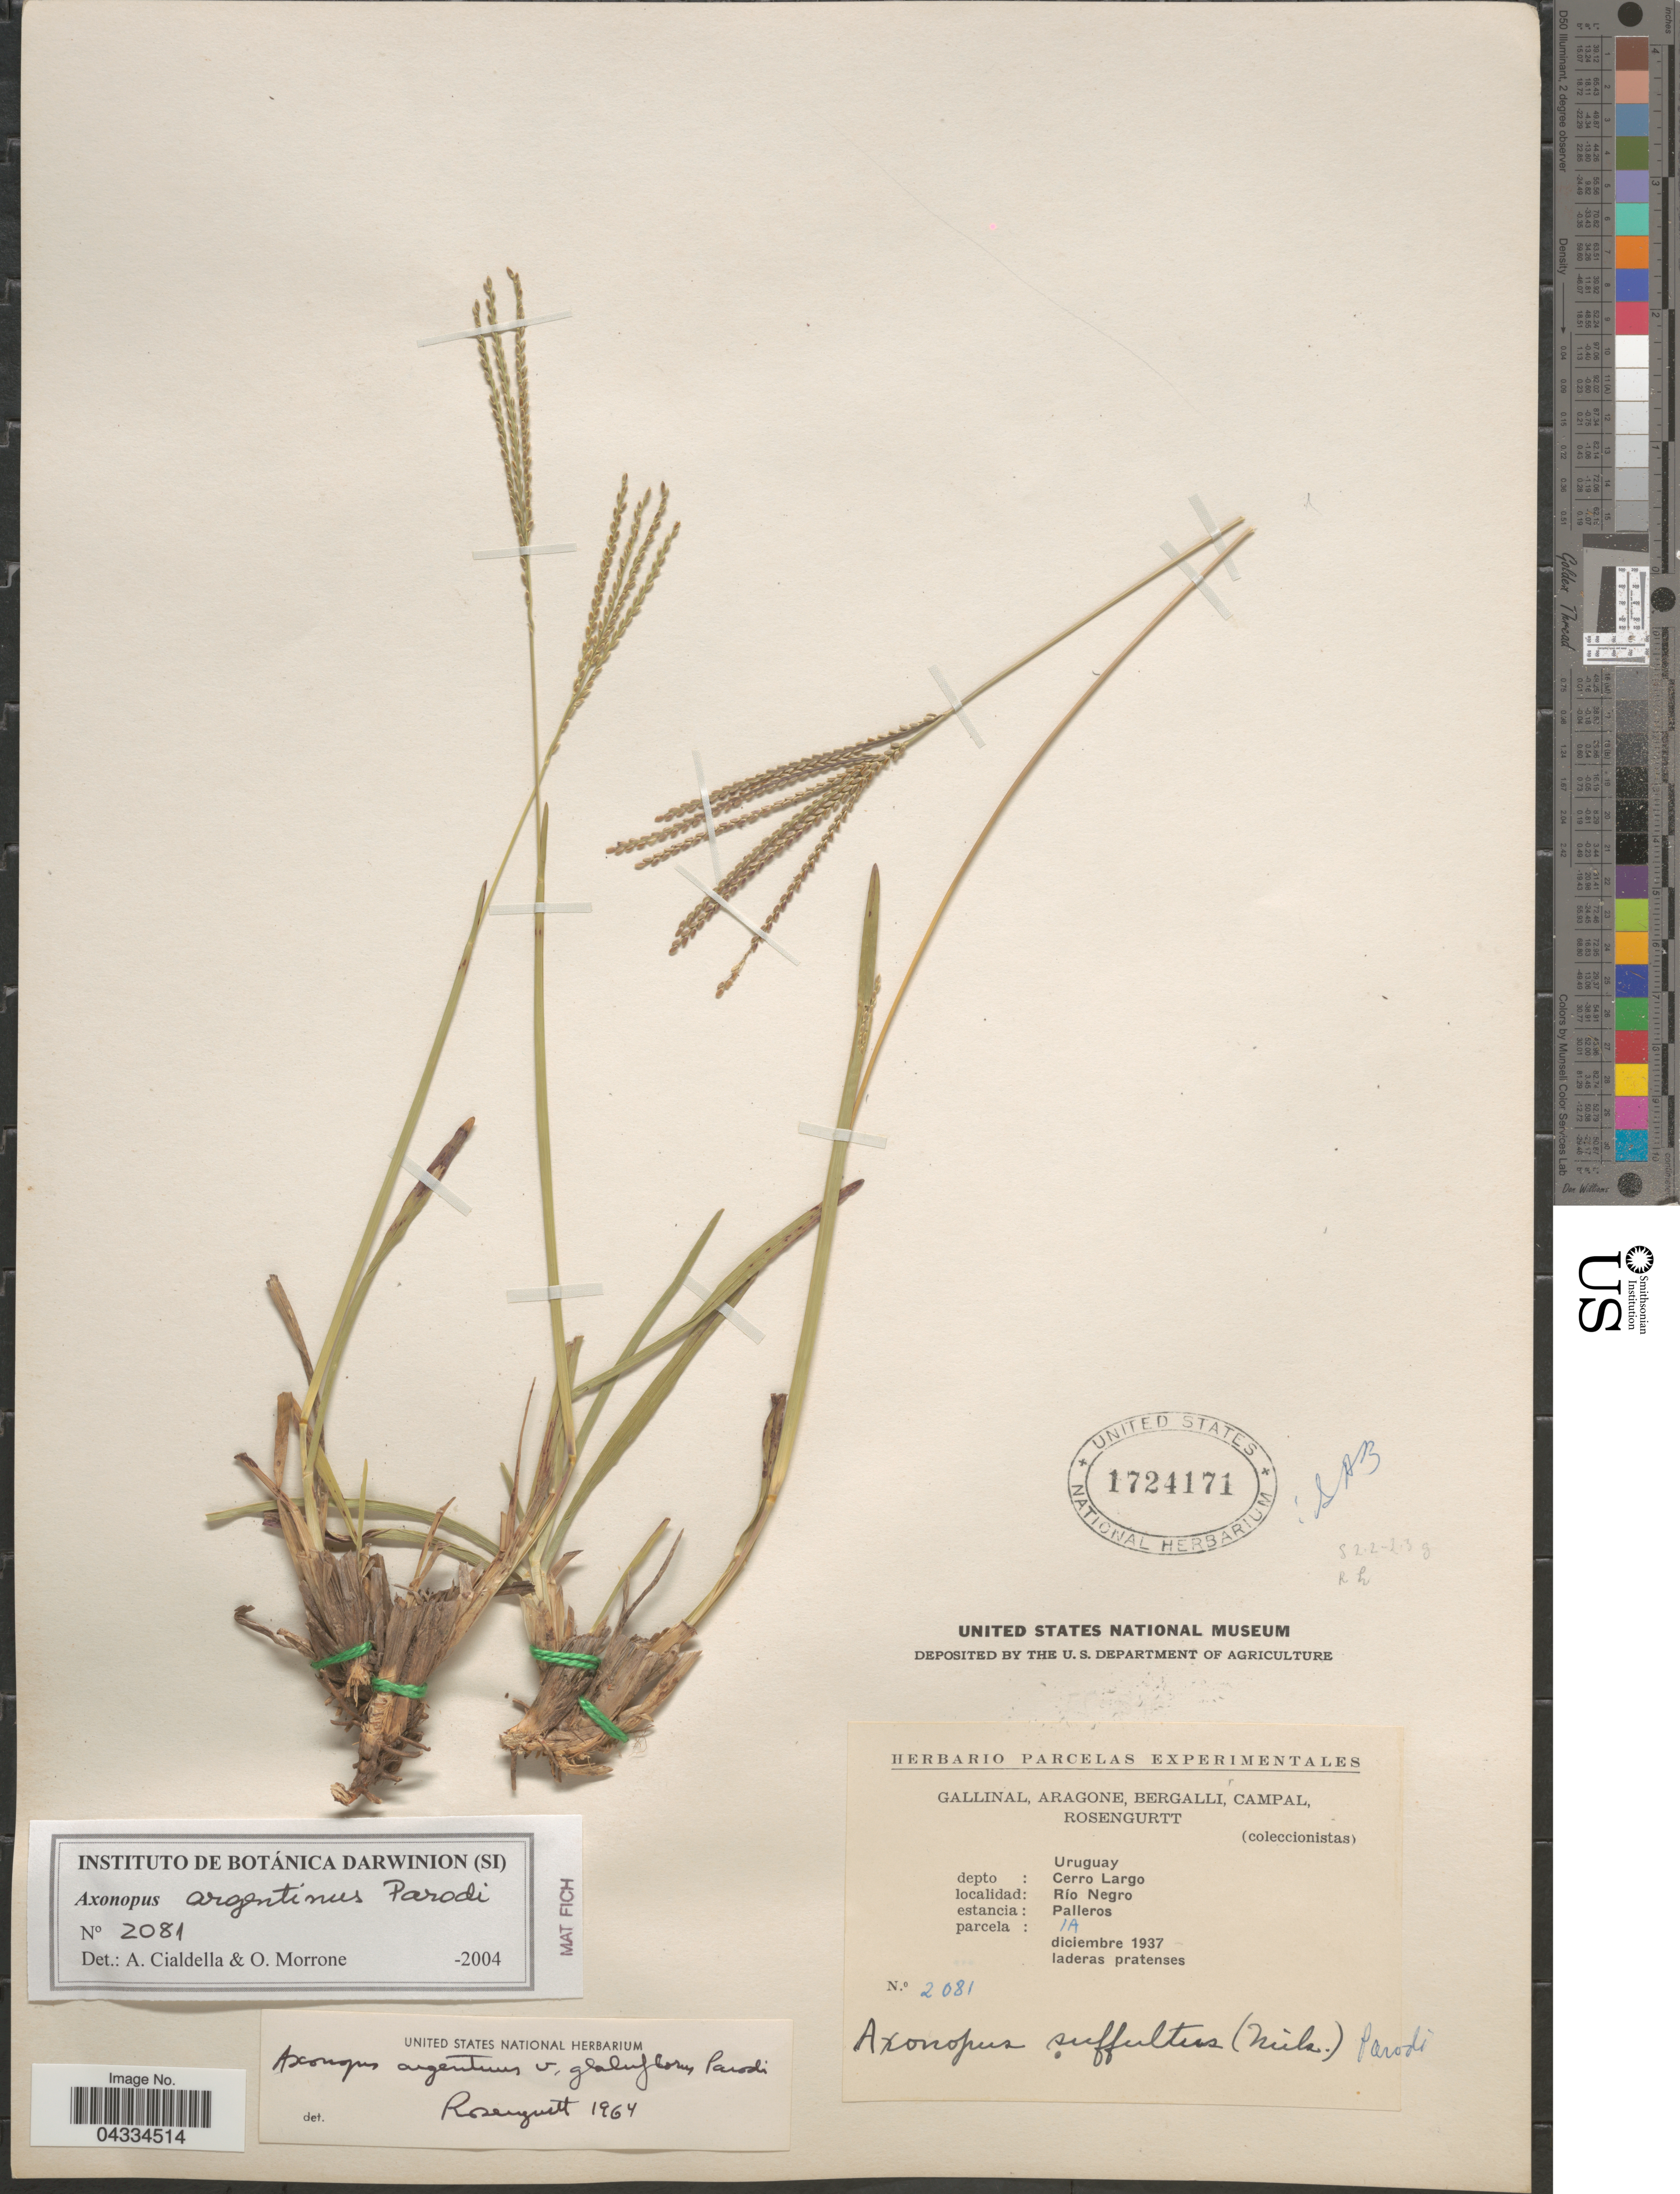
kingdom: Plantae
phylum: Tracheophyta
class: Liliopsida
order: Poales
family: Poaceae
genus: Axonopus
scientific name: Axonopus argentinus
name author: Parodi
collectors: -. Gallinal, -- Aragone, -- Bergalli, -- Campal & Rosengurtt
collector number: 2081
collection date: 1937-12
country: Uruguay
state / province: Cerro Largo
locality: Depto: Cerro Largo. Río Negro. Estancia: Palleros. Parcela: 1A.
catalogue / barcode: US 1724171